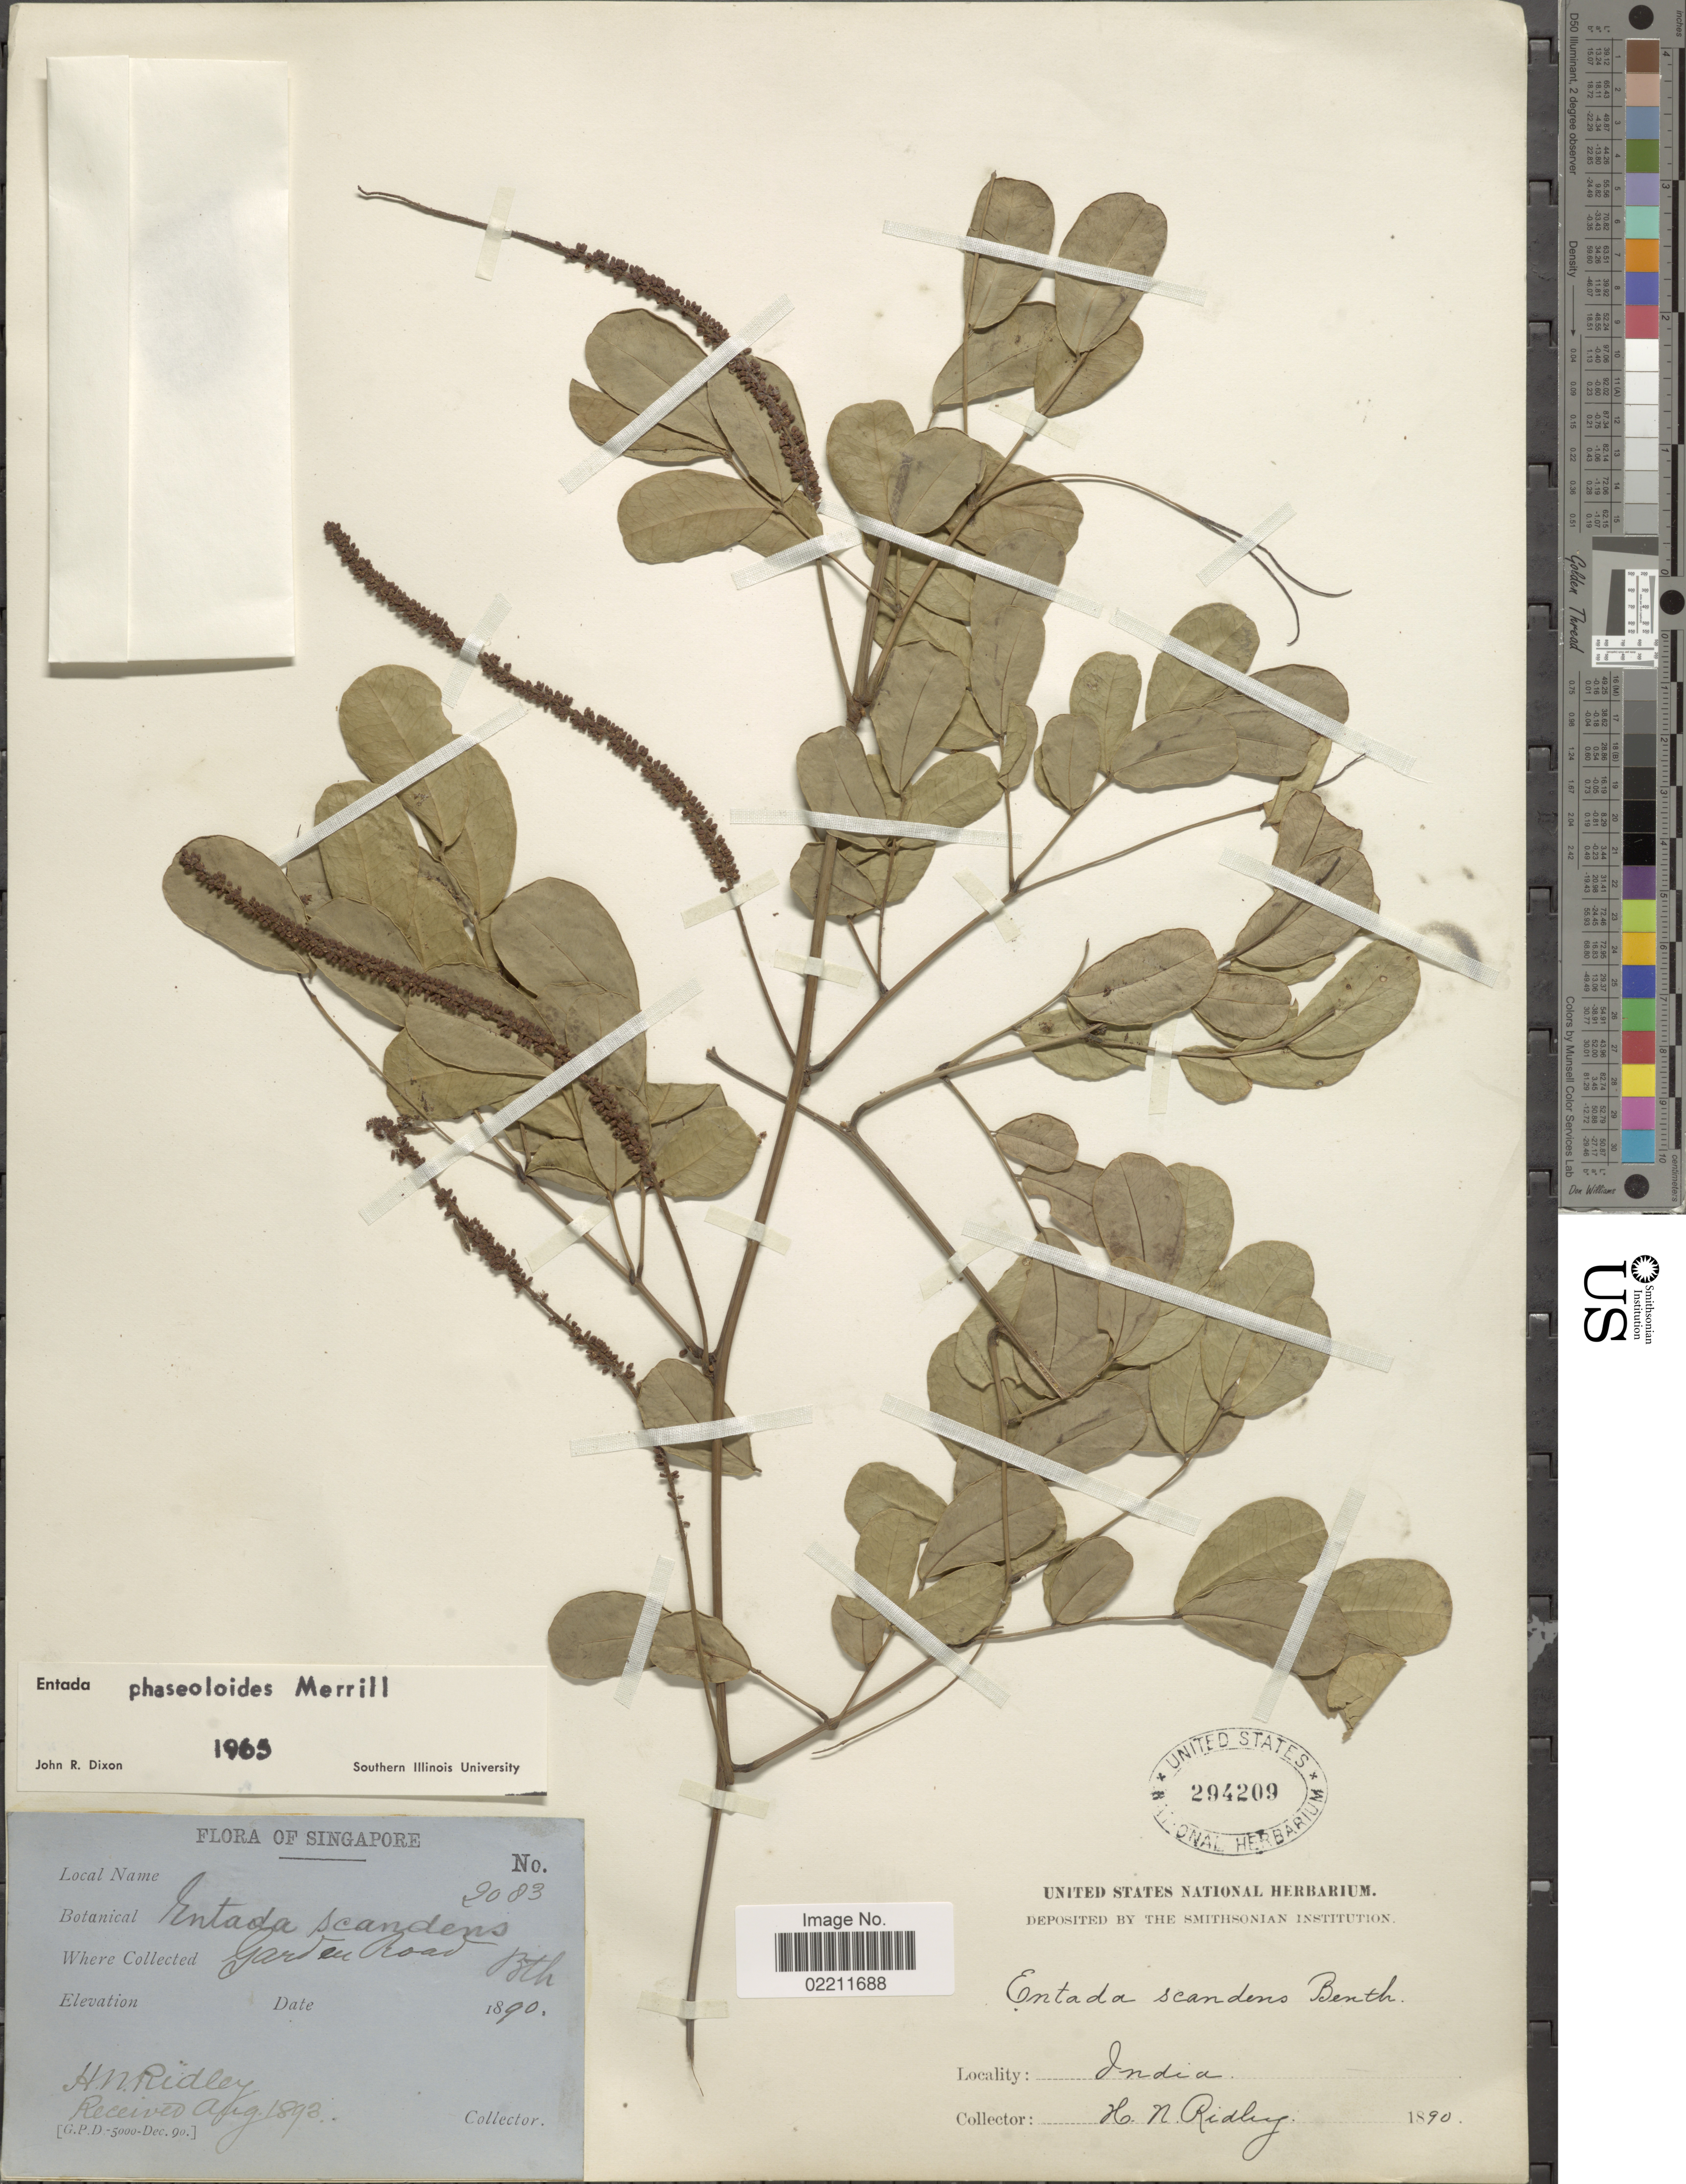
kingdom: Plantae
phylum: Tracheophyta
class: Magnoliopsida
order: Fabales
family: Fabaceae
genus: Entada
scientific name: Entada rheedei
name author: Spreng.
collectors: H. N. Ridley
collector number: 2083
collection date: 1890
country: Singapore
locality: Garden Road.Singapore. India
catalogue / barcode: US 294209